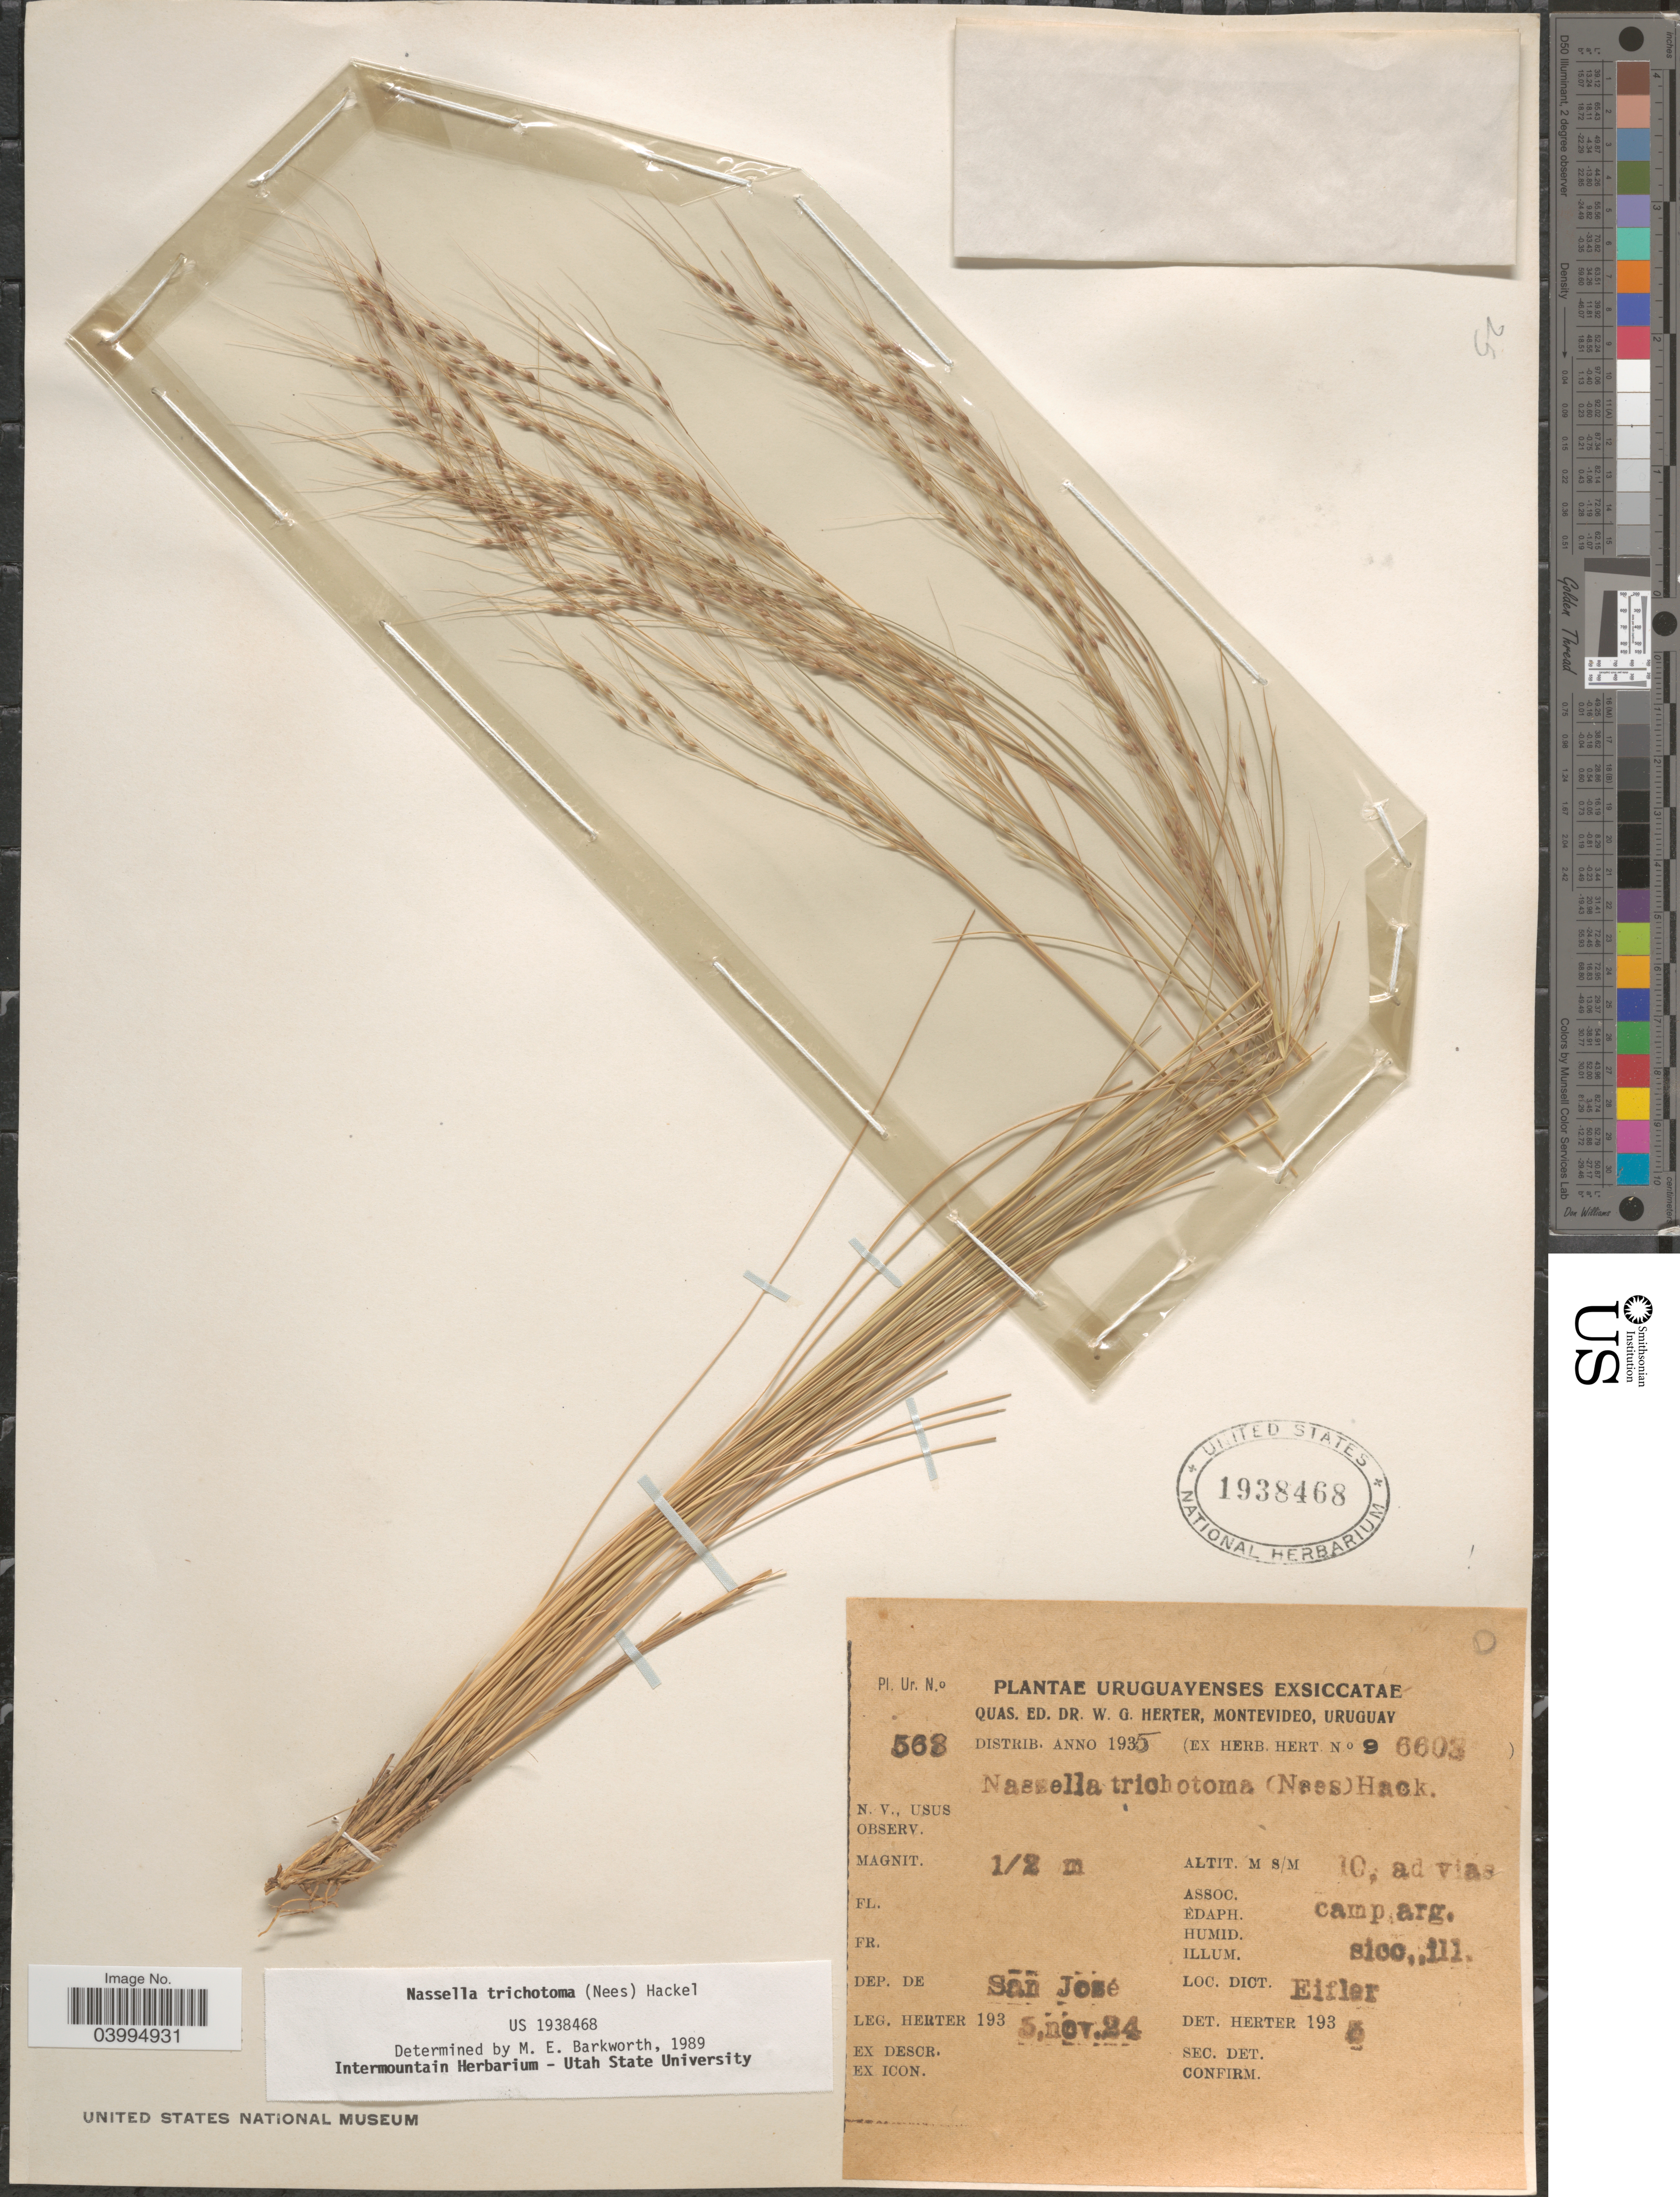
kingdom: Plantae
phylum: Tracheophyta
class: Liliopsida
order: Poales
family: Poaceae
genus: Nassella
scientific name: Nassella trichotoma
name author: (Ness) Hack. ex Arechav.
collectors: W. G. Herter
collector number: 96603/568?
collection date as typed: Transcribed d/m/y: 5/11/24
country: Uruguay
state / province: San Jose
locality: Dep. de San Jose. Dict. Eifler.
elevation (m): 10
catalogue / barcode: US 1938468